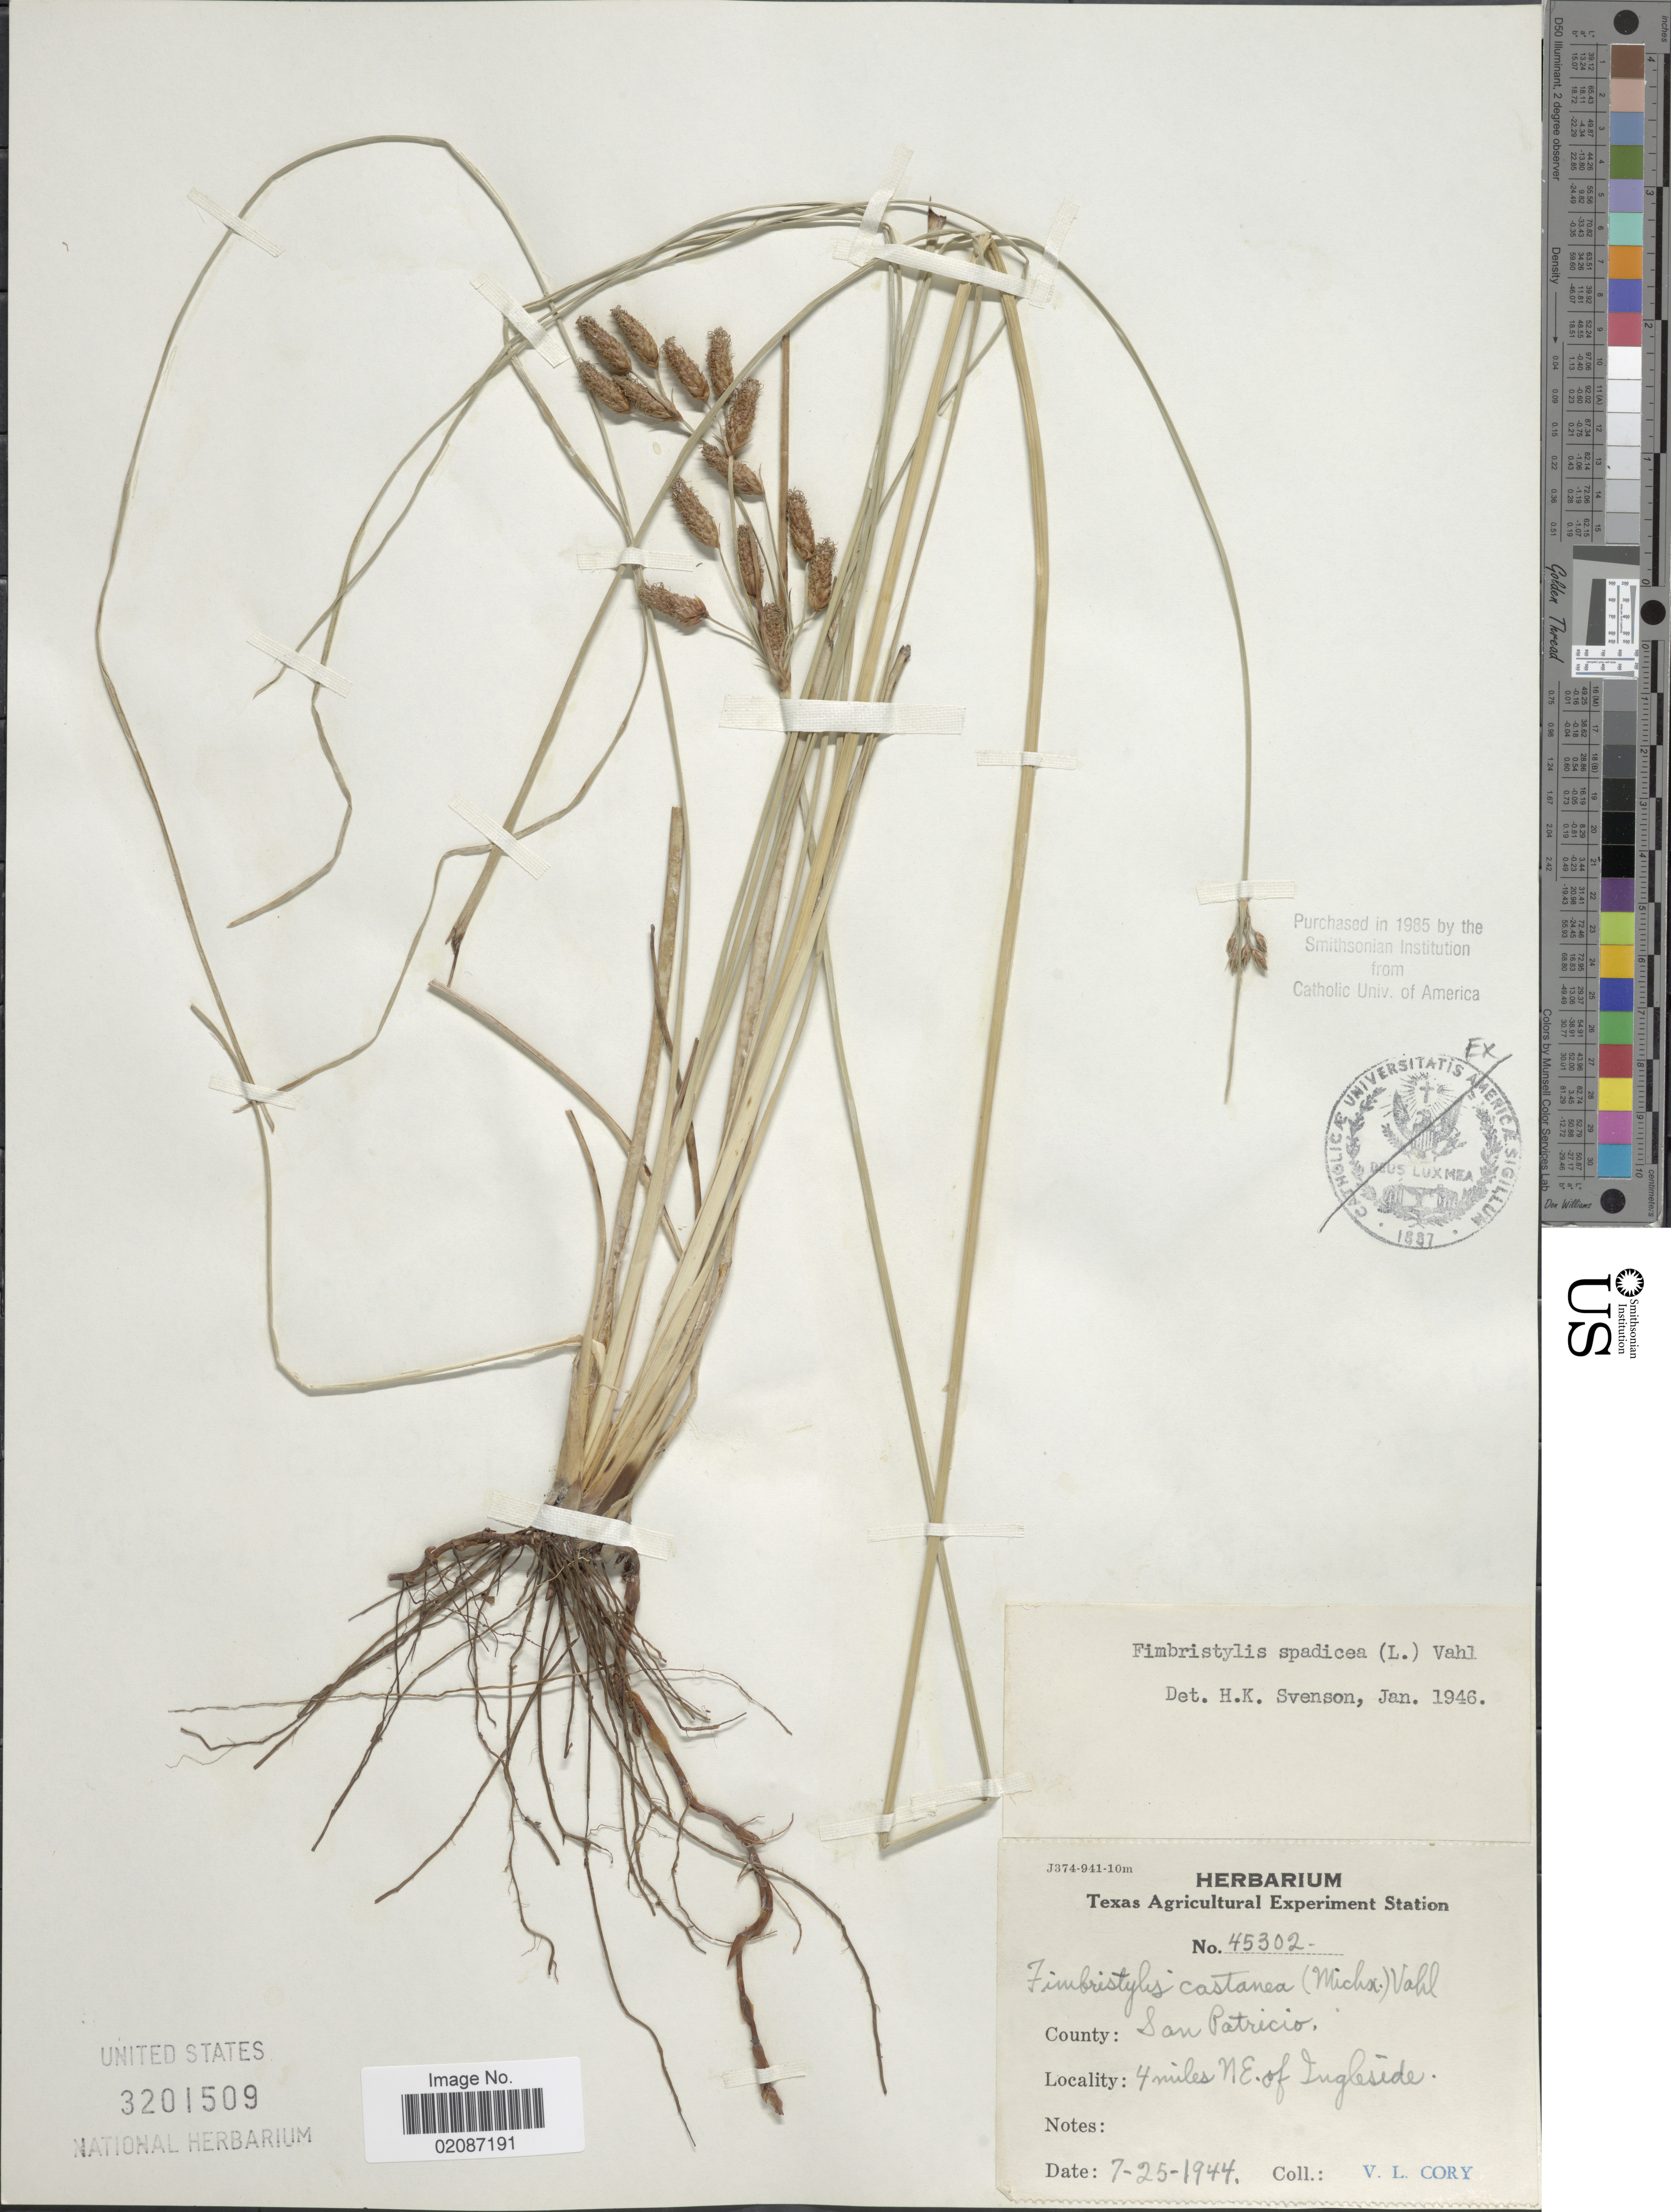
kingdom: Plantae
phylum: Tracheophyta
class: Liliopsida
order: Poales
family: Cyperaceae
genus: Fimbristylis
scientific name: Fimbristylis spadicea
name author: (L.) Vahl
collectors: V. Cory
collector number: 45302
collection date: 1944-07-25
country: United States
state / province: Texas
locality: County San Patricio, 4 miles NE of Ingleside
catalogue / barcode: US 3201509